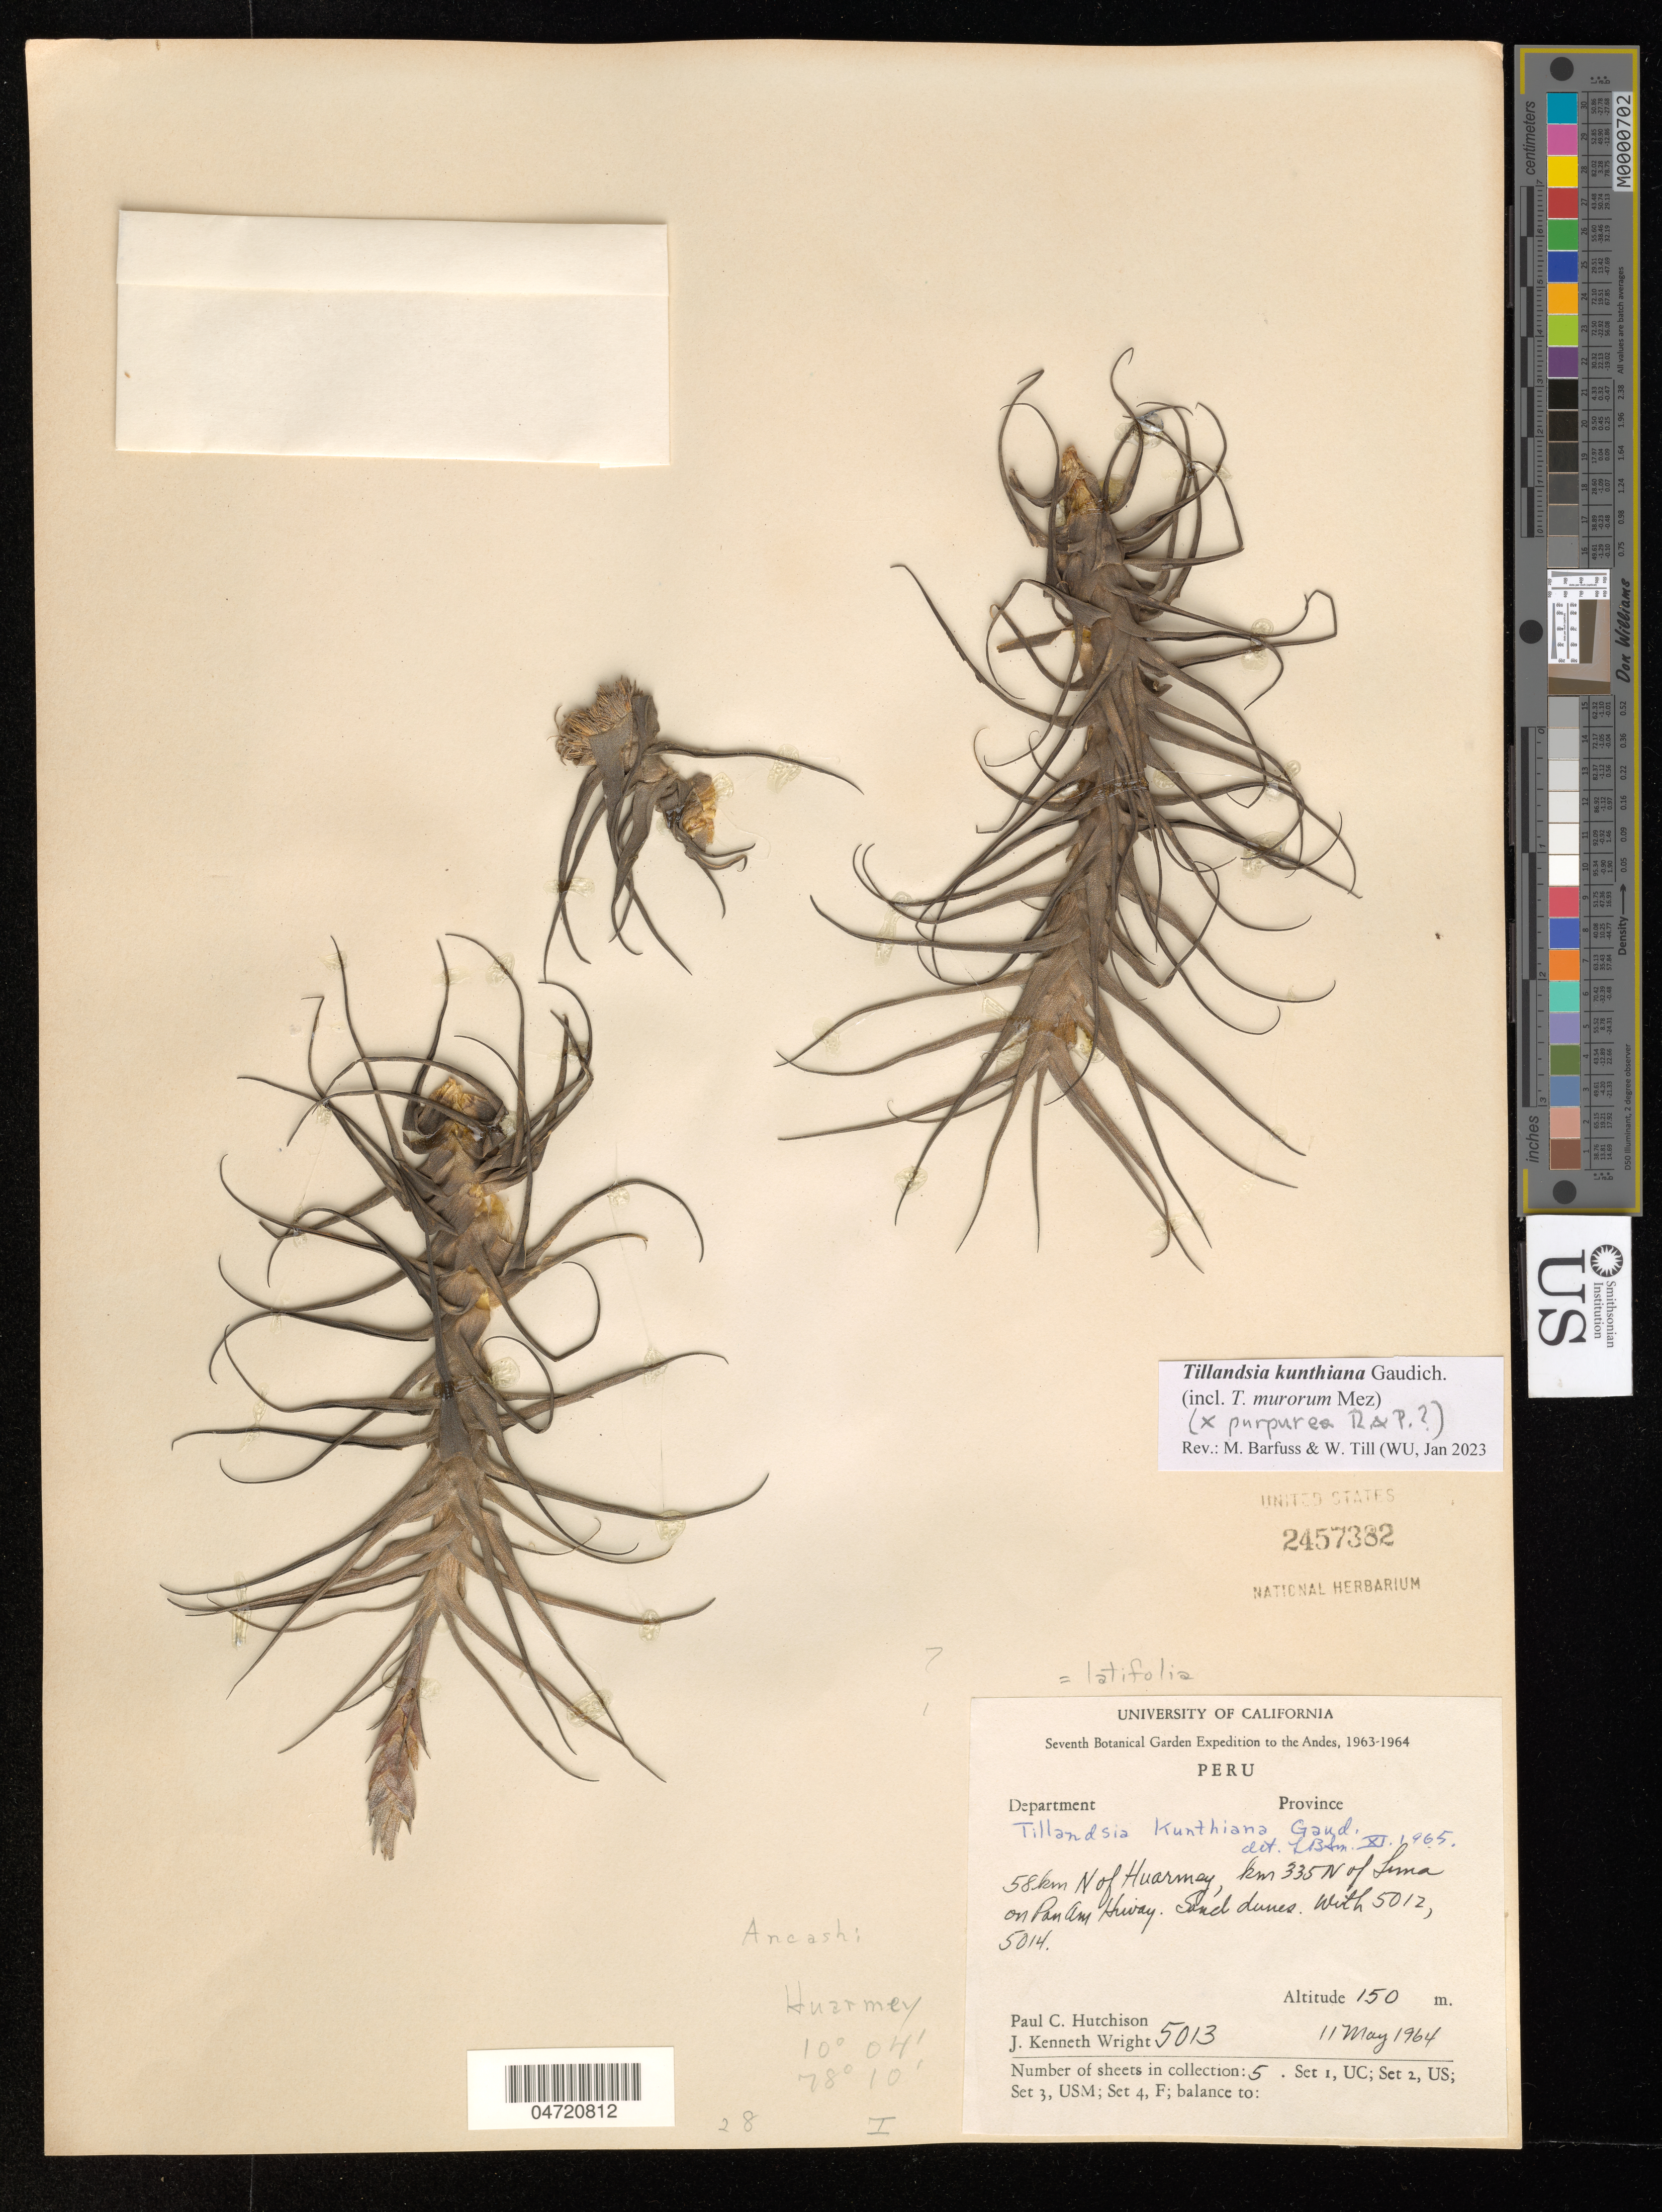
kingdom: Plantae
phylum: Tracheophyta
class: Liliopsida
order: Poales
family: Bromeliaceae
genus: Tillandsia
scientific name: Tillandsia kunthiana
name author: Gaudich.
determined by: Barfuss, Michael H.; Till, W.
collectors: P. C. Hutchison & J. K. Wright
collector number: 5013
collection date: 1964-05-11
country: Peru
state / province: Ancash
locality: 58 km S. of Huarmey, km 335 N on Pan American Highway N of Lima.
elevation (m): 150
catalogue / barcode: US 2457382